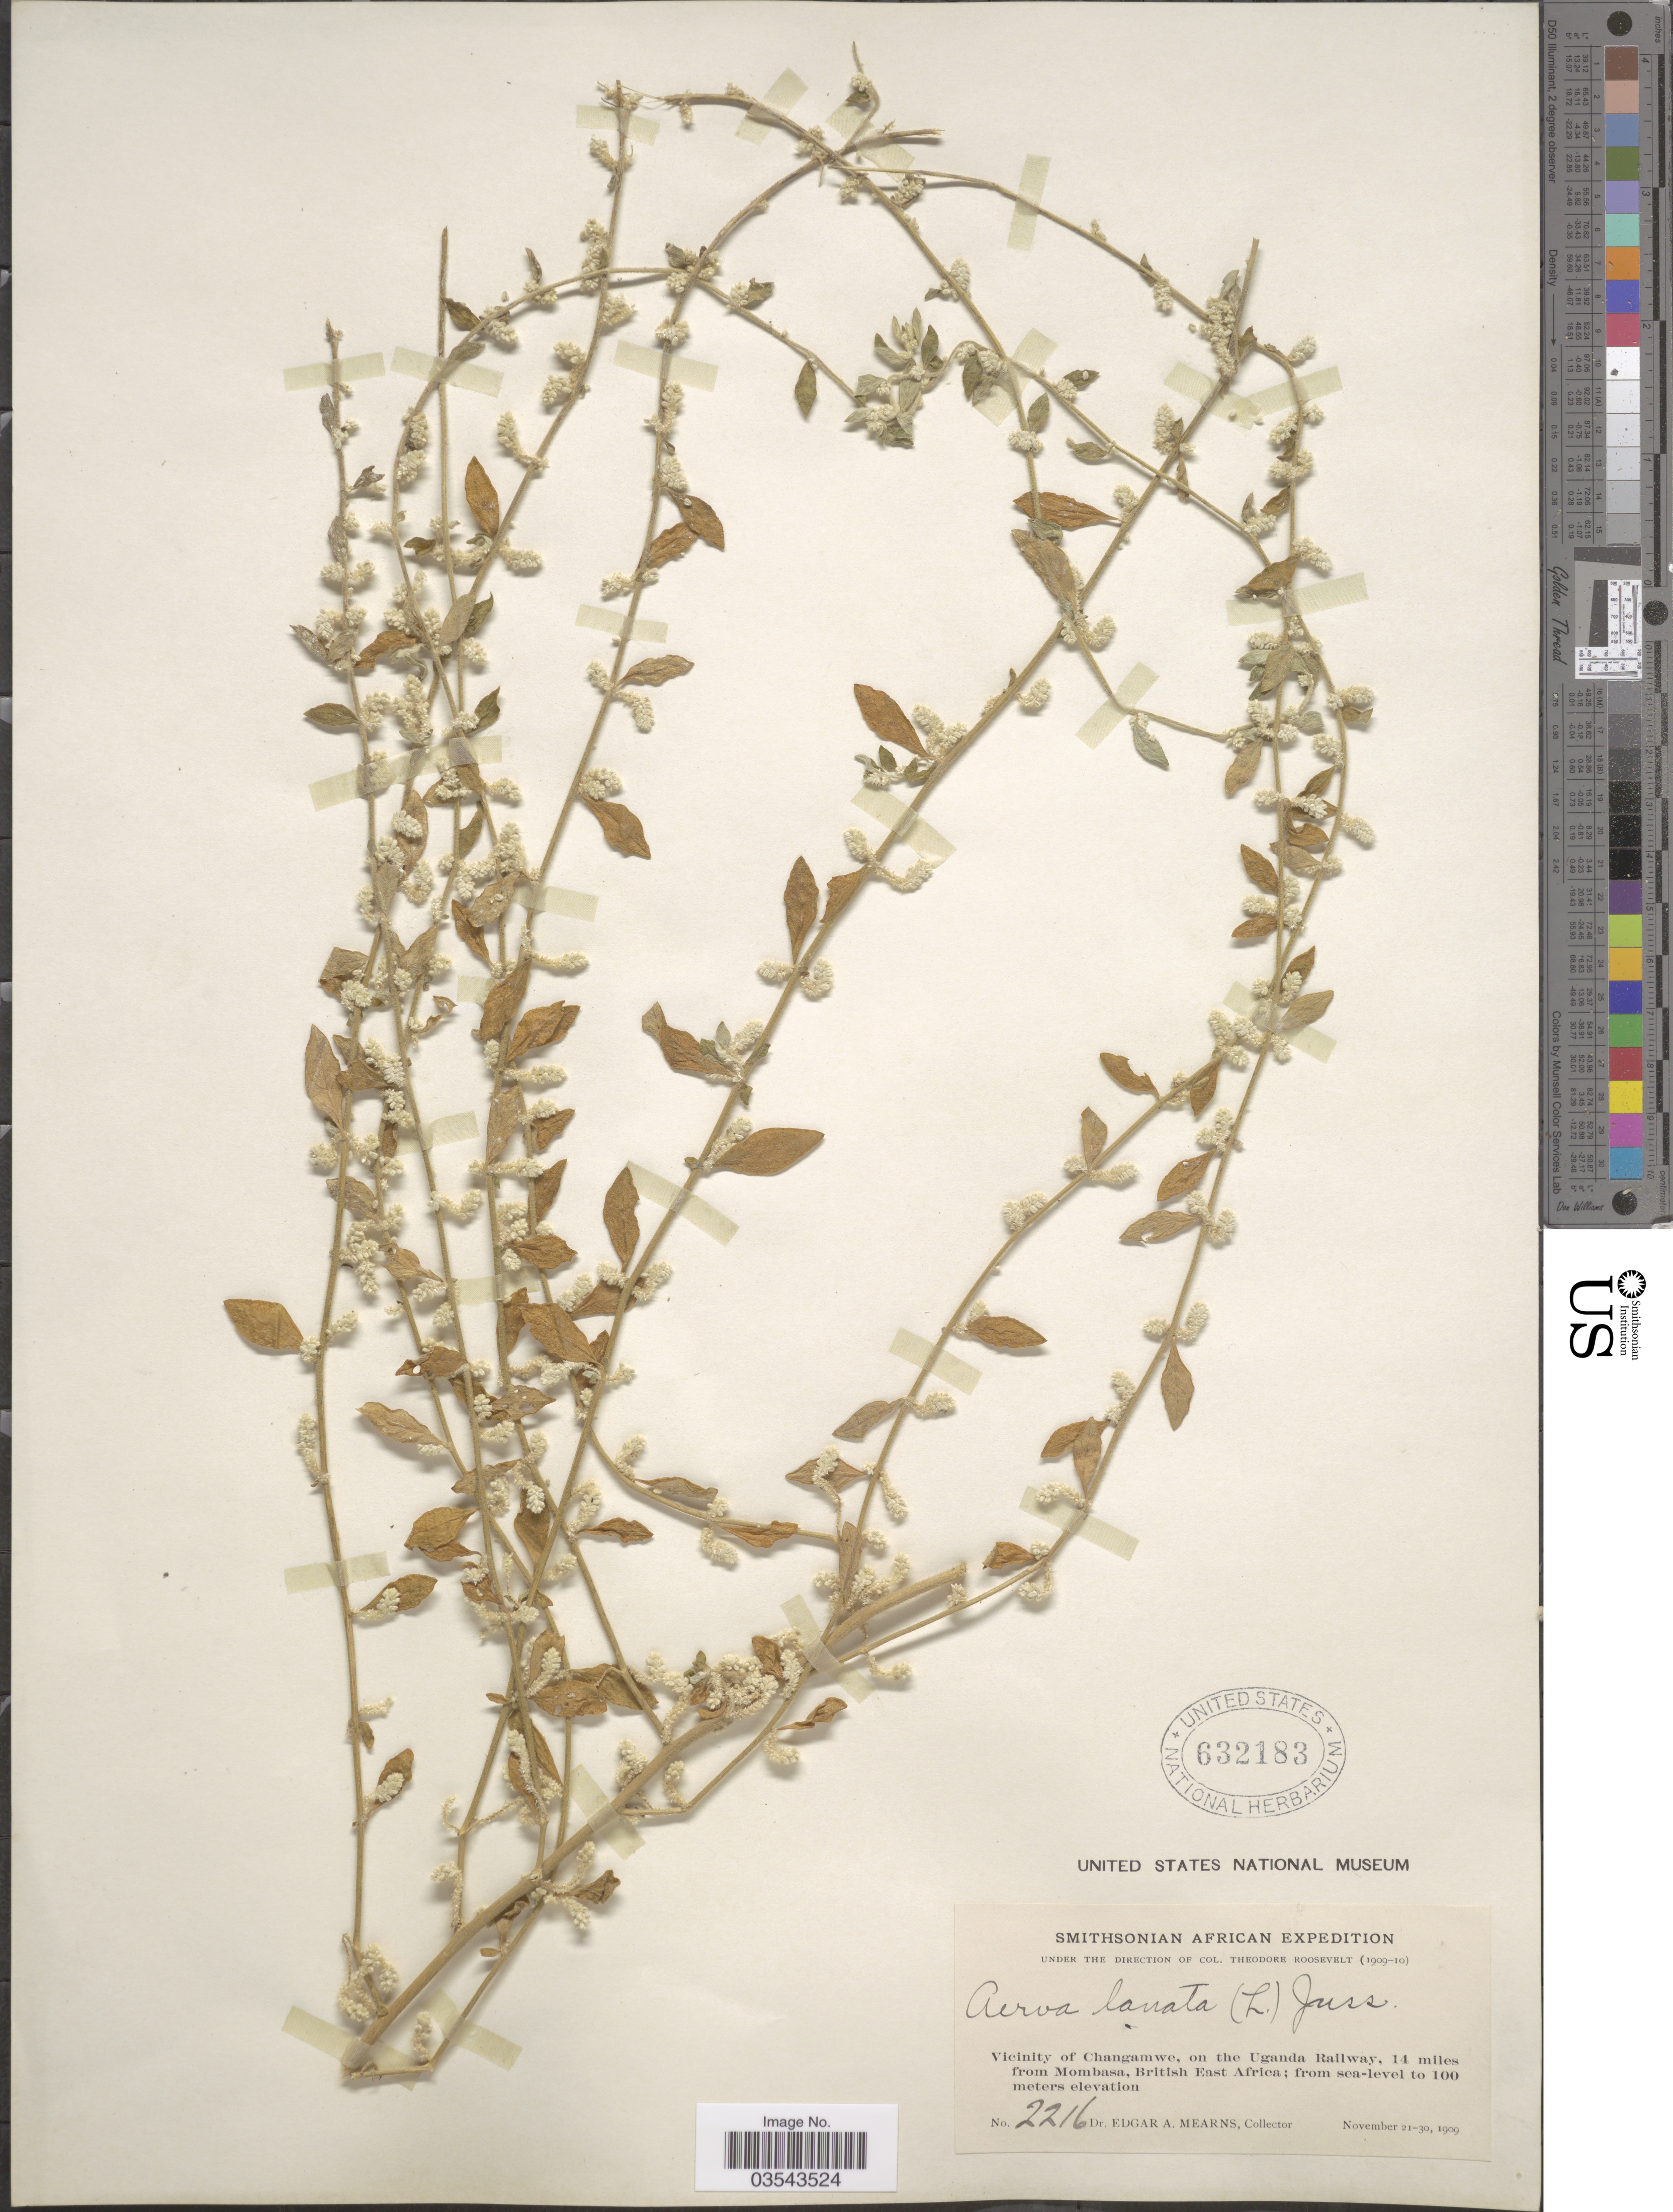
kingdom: Plantae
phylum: Tracheophyta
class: Magnoliopsida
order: Caryophyllales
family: Amaranthaceae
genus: Ouret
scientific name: Ouret lanata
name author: (L.) Kuntze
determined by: U.S. National Herbarium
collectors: E. A. Mearns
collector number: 2216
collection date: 1909-11-21/1909-11-30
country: Kenya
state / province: Mombasa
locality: Vicinity of Changamwe, on the Uganda Railway, 14 miles from Mombasa, British East Africa.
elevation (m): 0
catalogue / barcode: US 632183